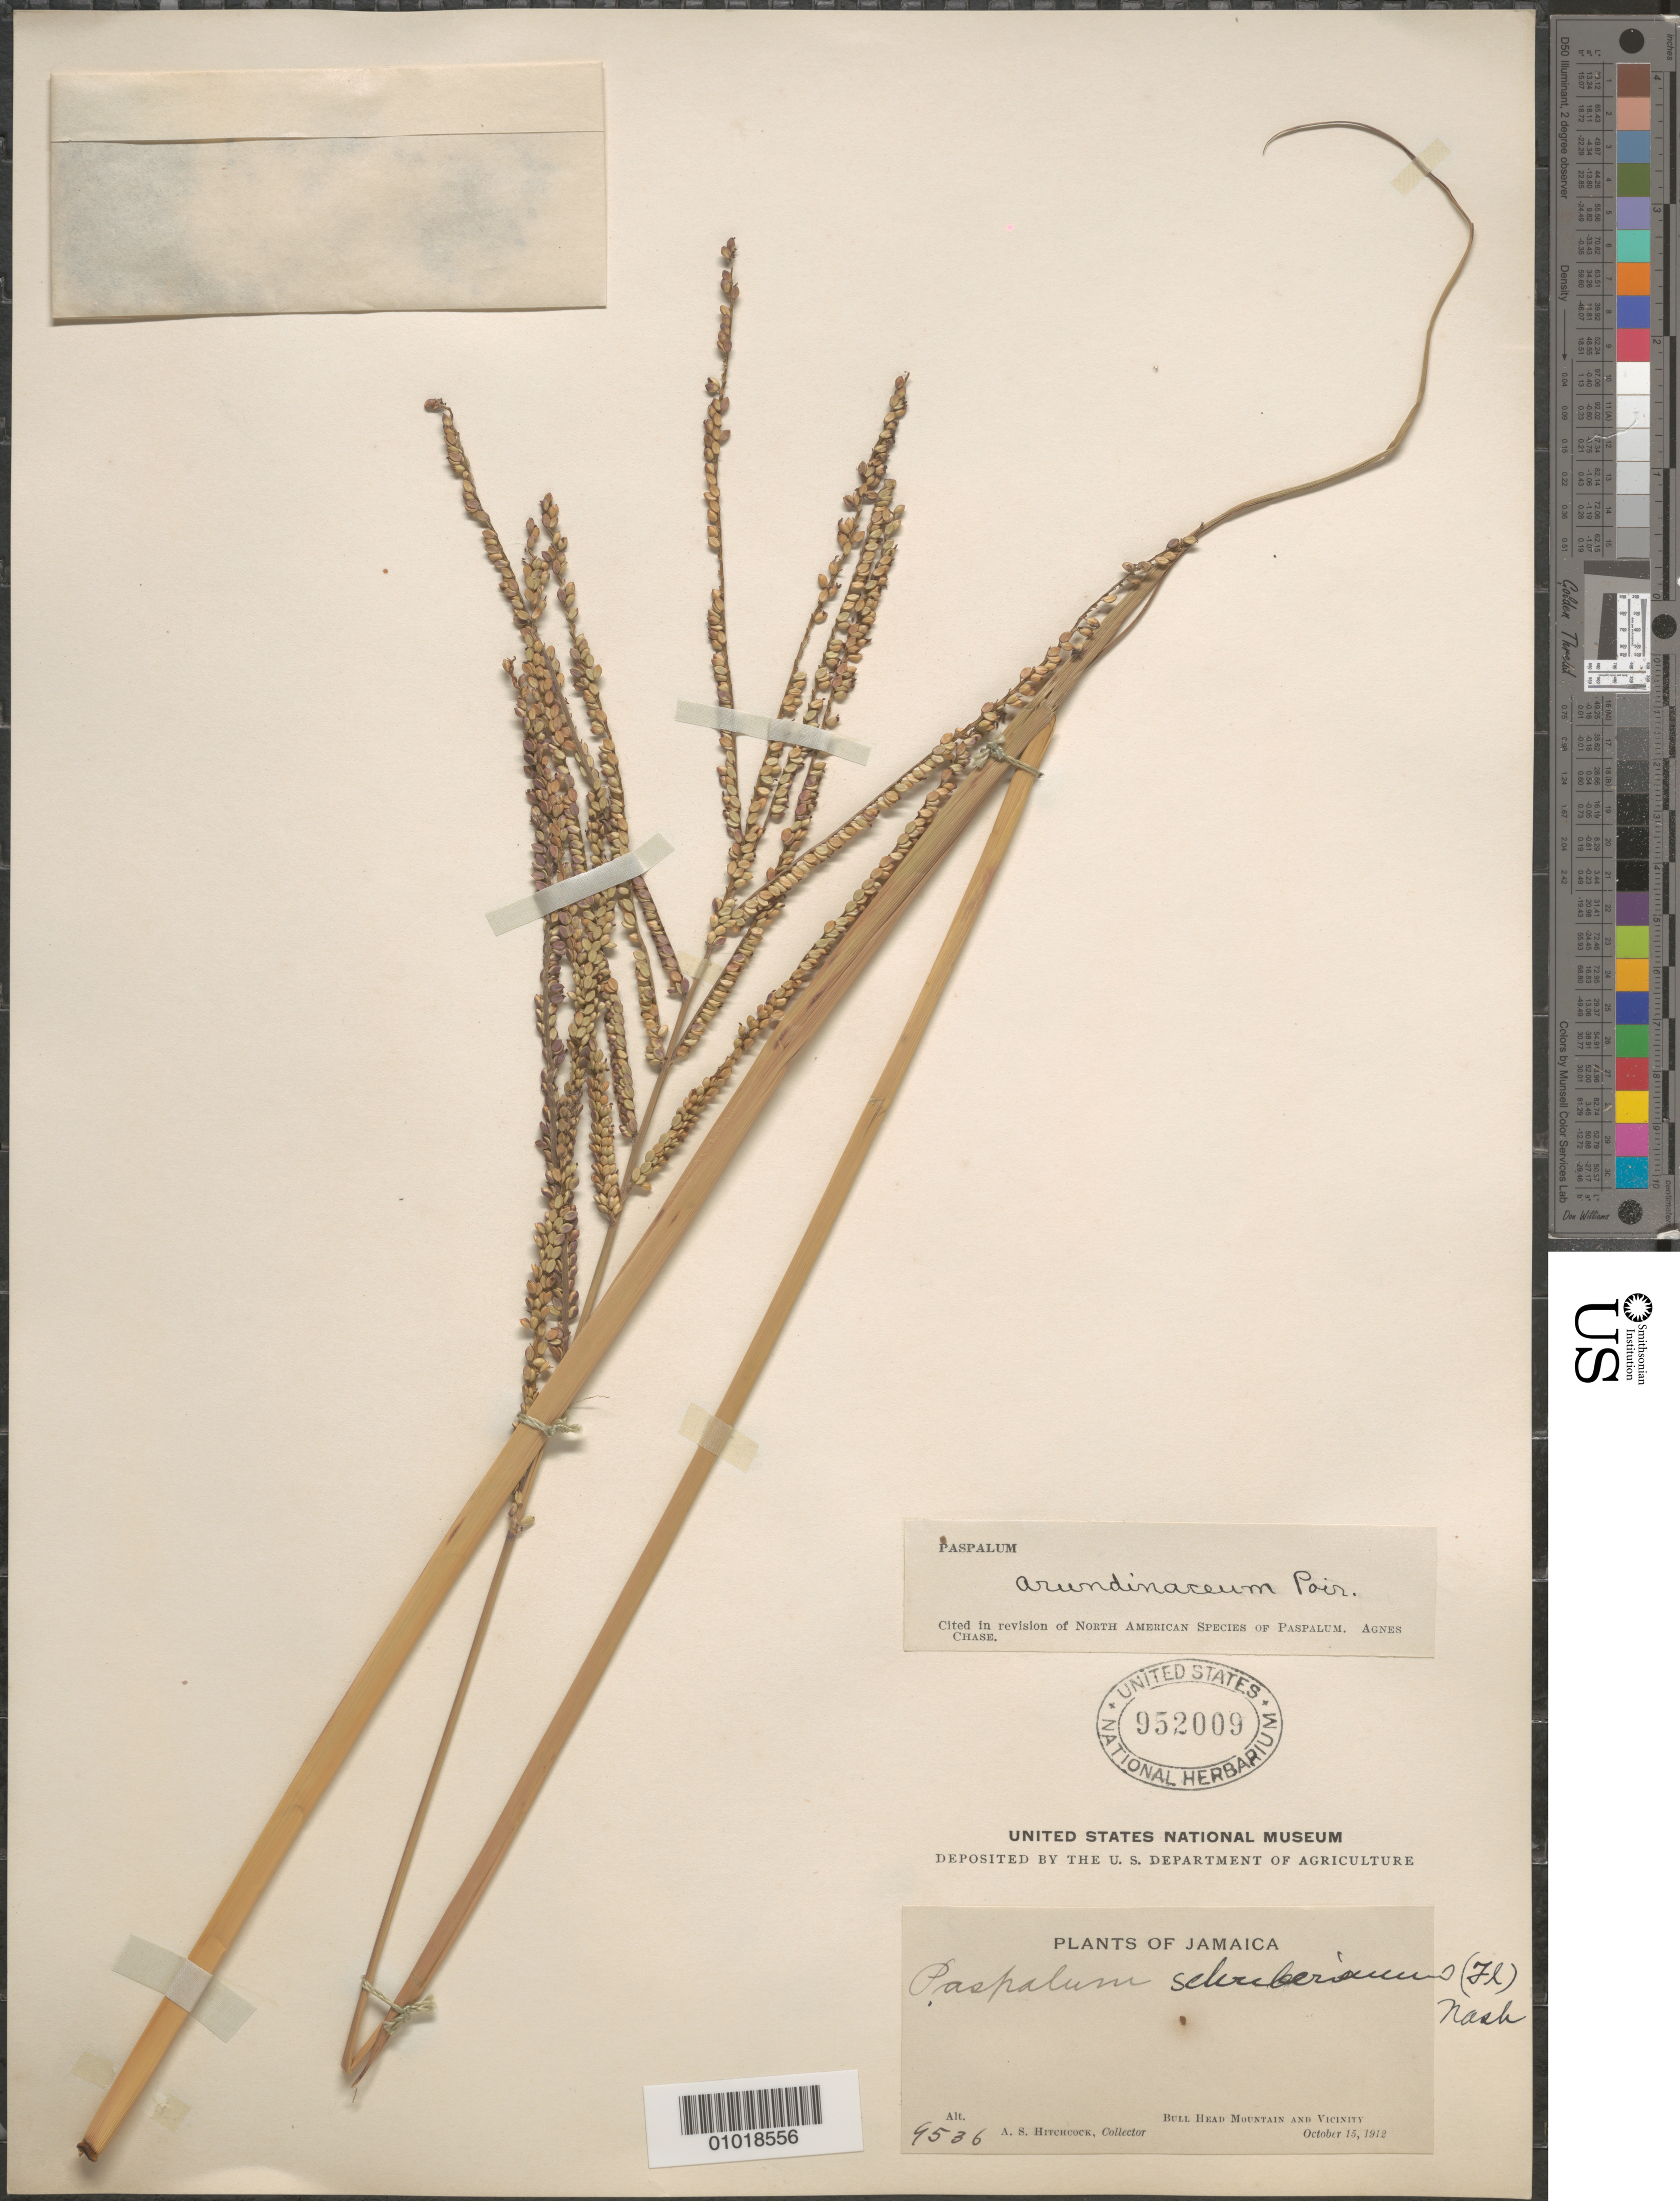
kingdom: Plantae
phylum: Tracheophyta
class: Liliopsida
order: Poales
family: Poaceae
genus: Paspalum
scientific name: Paspalum arundinaceum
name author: Poir.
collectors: A. S. Hitchcock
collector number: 9536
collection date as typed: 15 Oct 1912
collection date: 1912-10-15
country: Jamaica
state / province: Clarendon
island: Jamaica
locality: Bull Head Mountain and vicinity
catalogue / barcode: US 952009